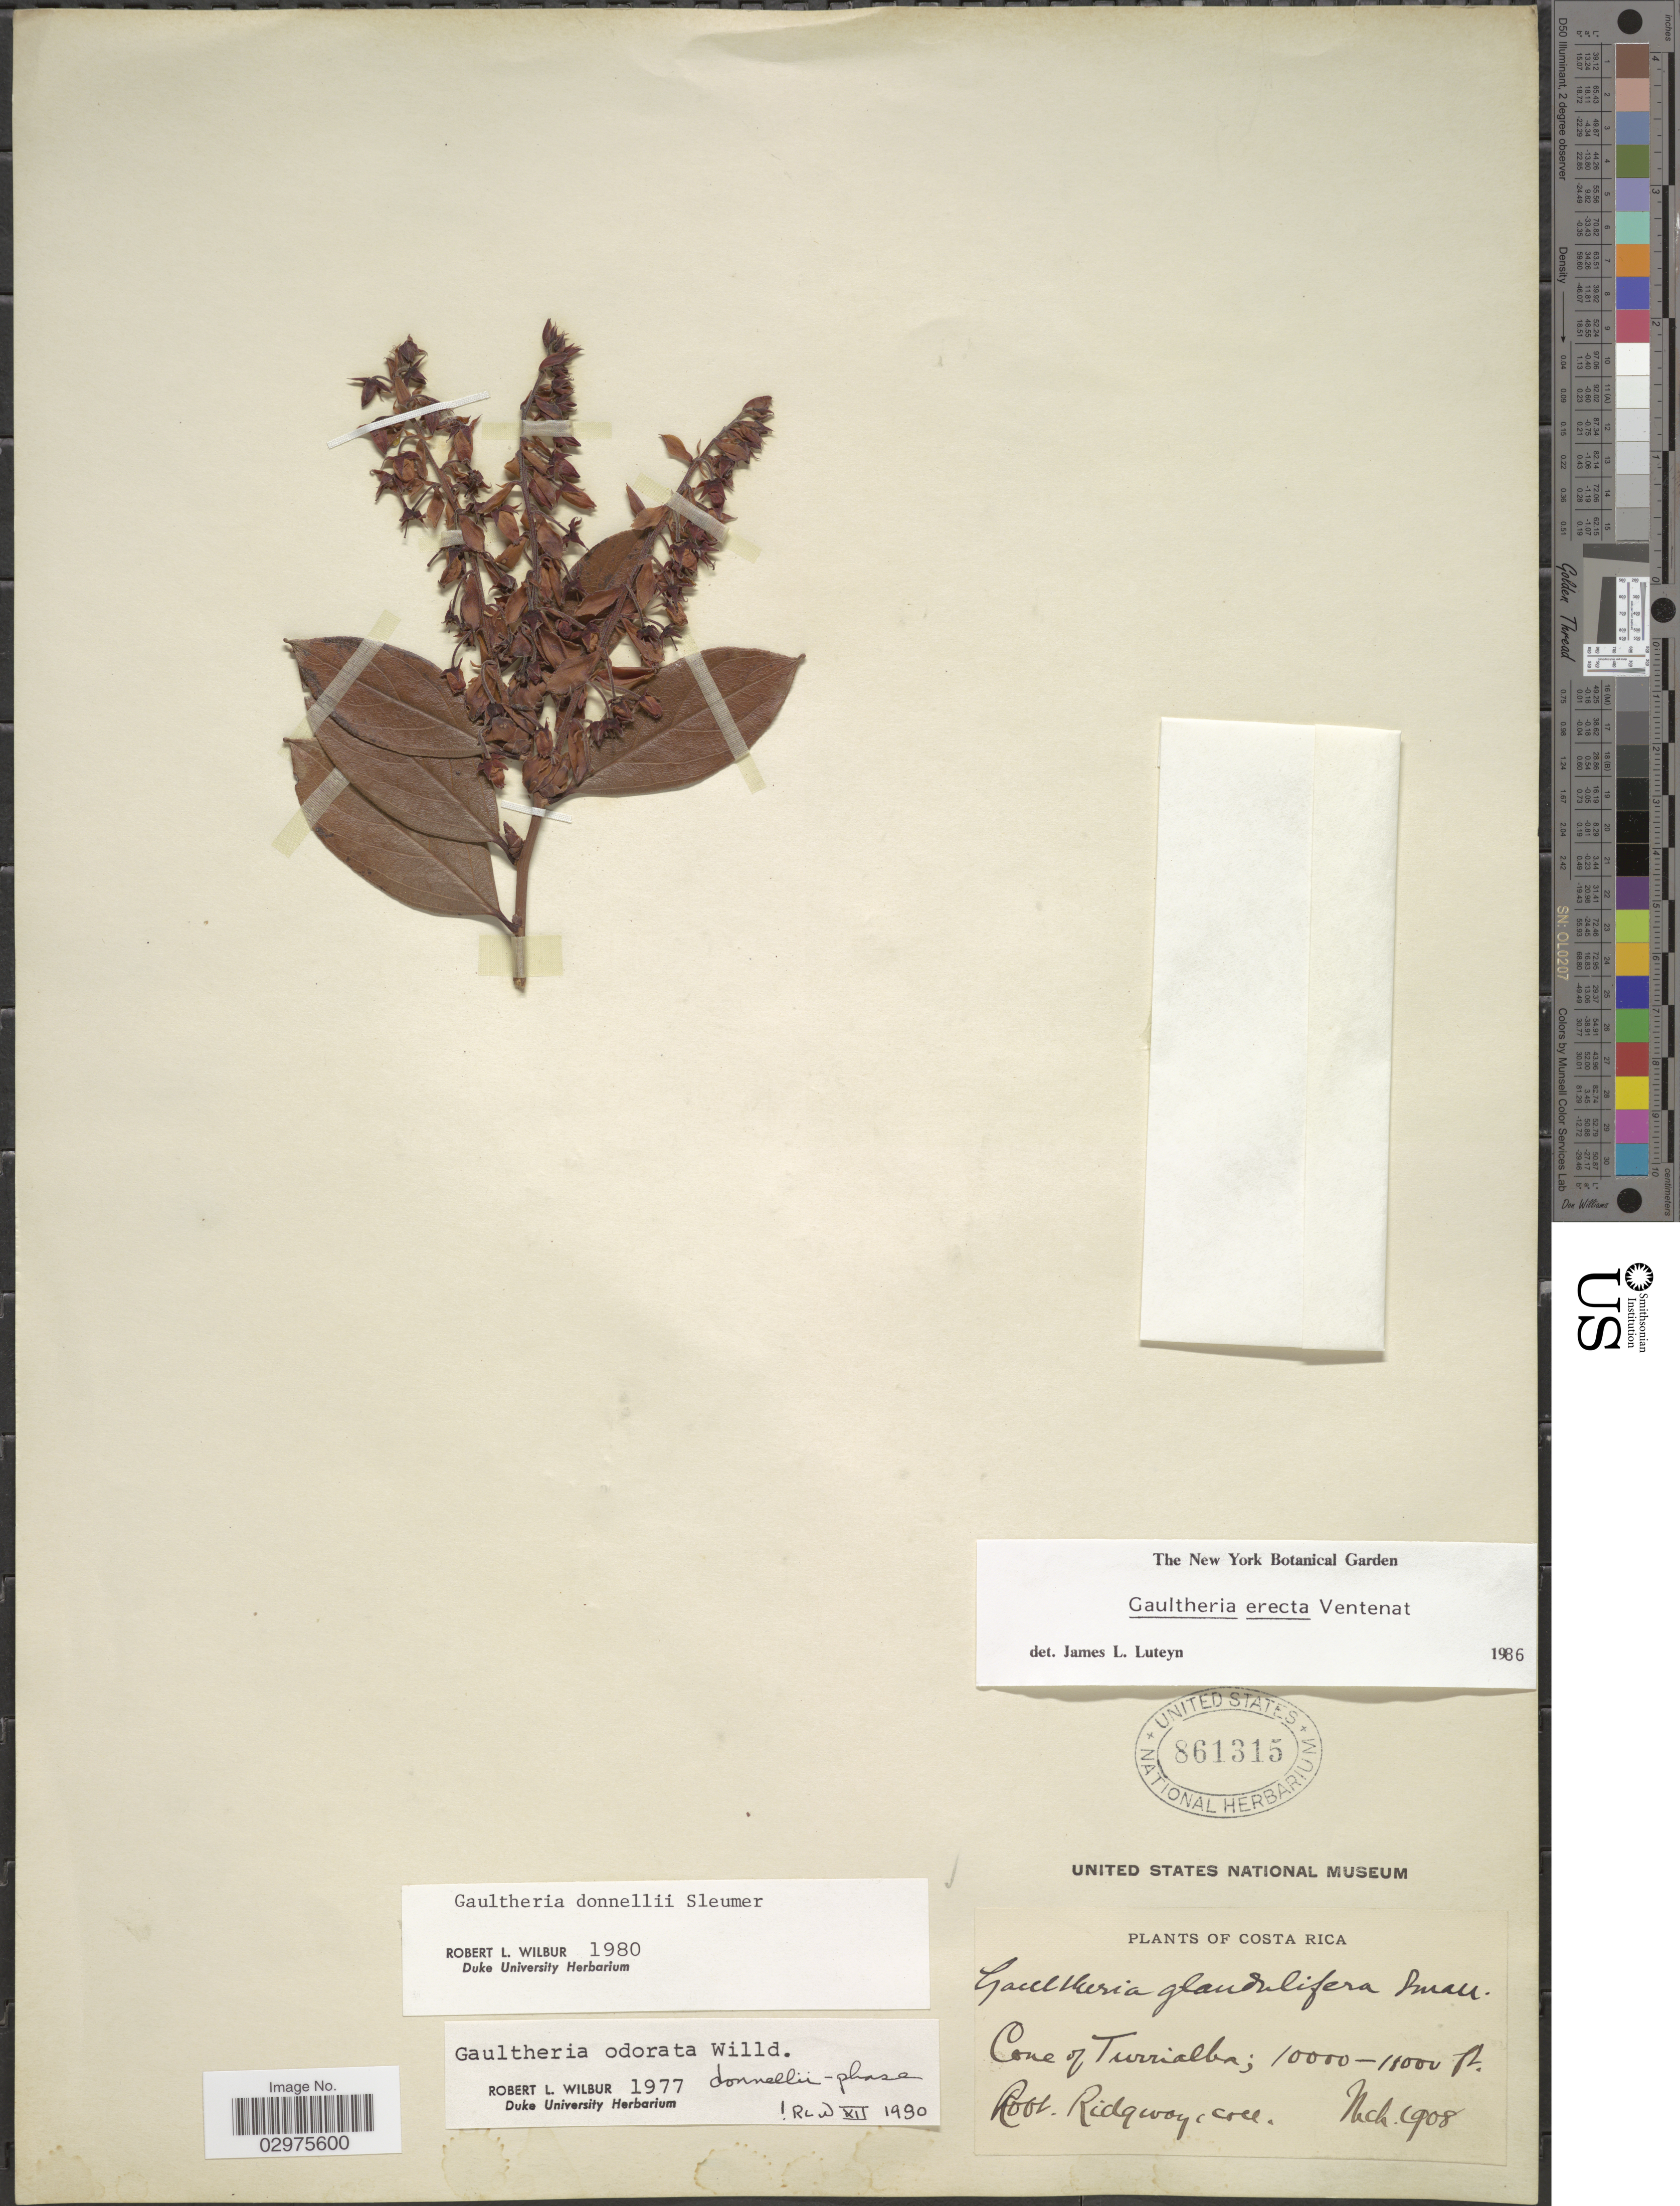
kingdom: Plantae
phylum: Tracheophyta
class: Magnoliopsida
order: Ericales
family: Ericaceae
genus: Gaultheria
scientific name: Gaultheria erecta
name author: Vent.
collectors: R. Ridgway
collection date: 1908-03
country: Costa Rica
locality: Cone of Turrialba.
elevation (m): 3048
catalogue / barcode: US 861315